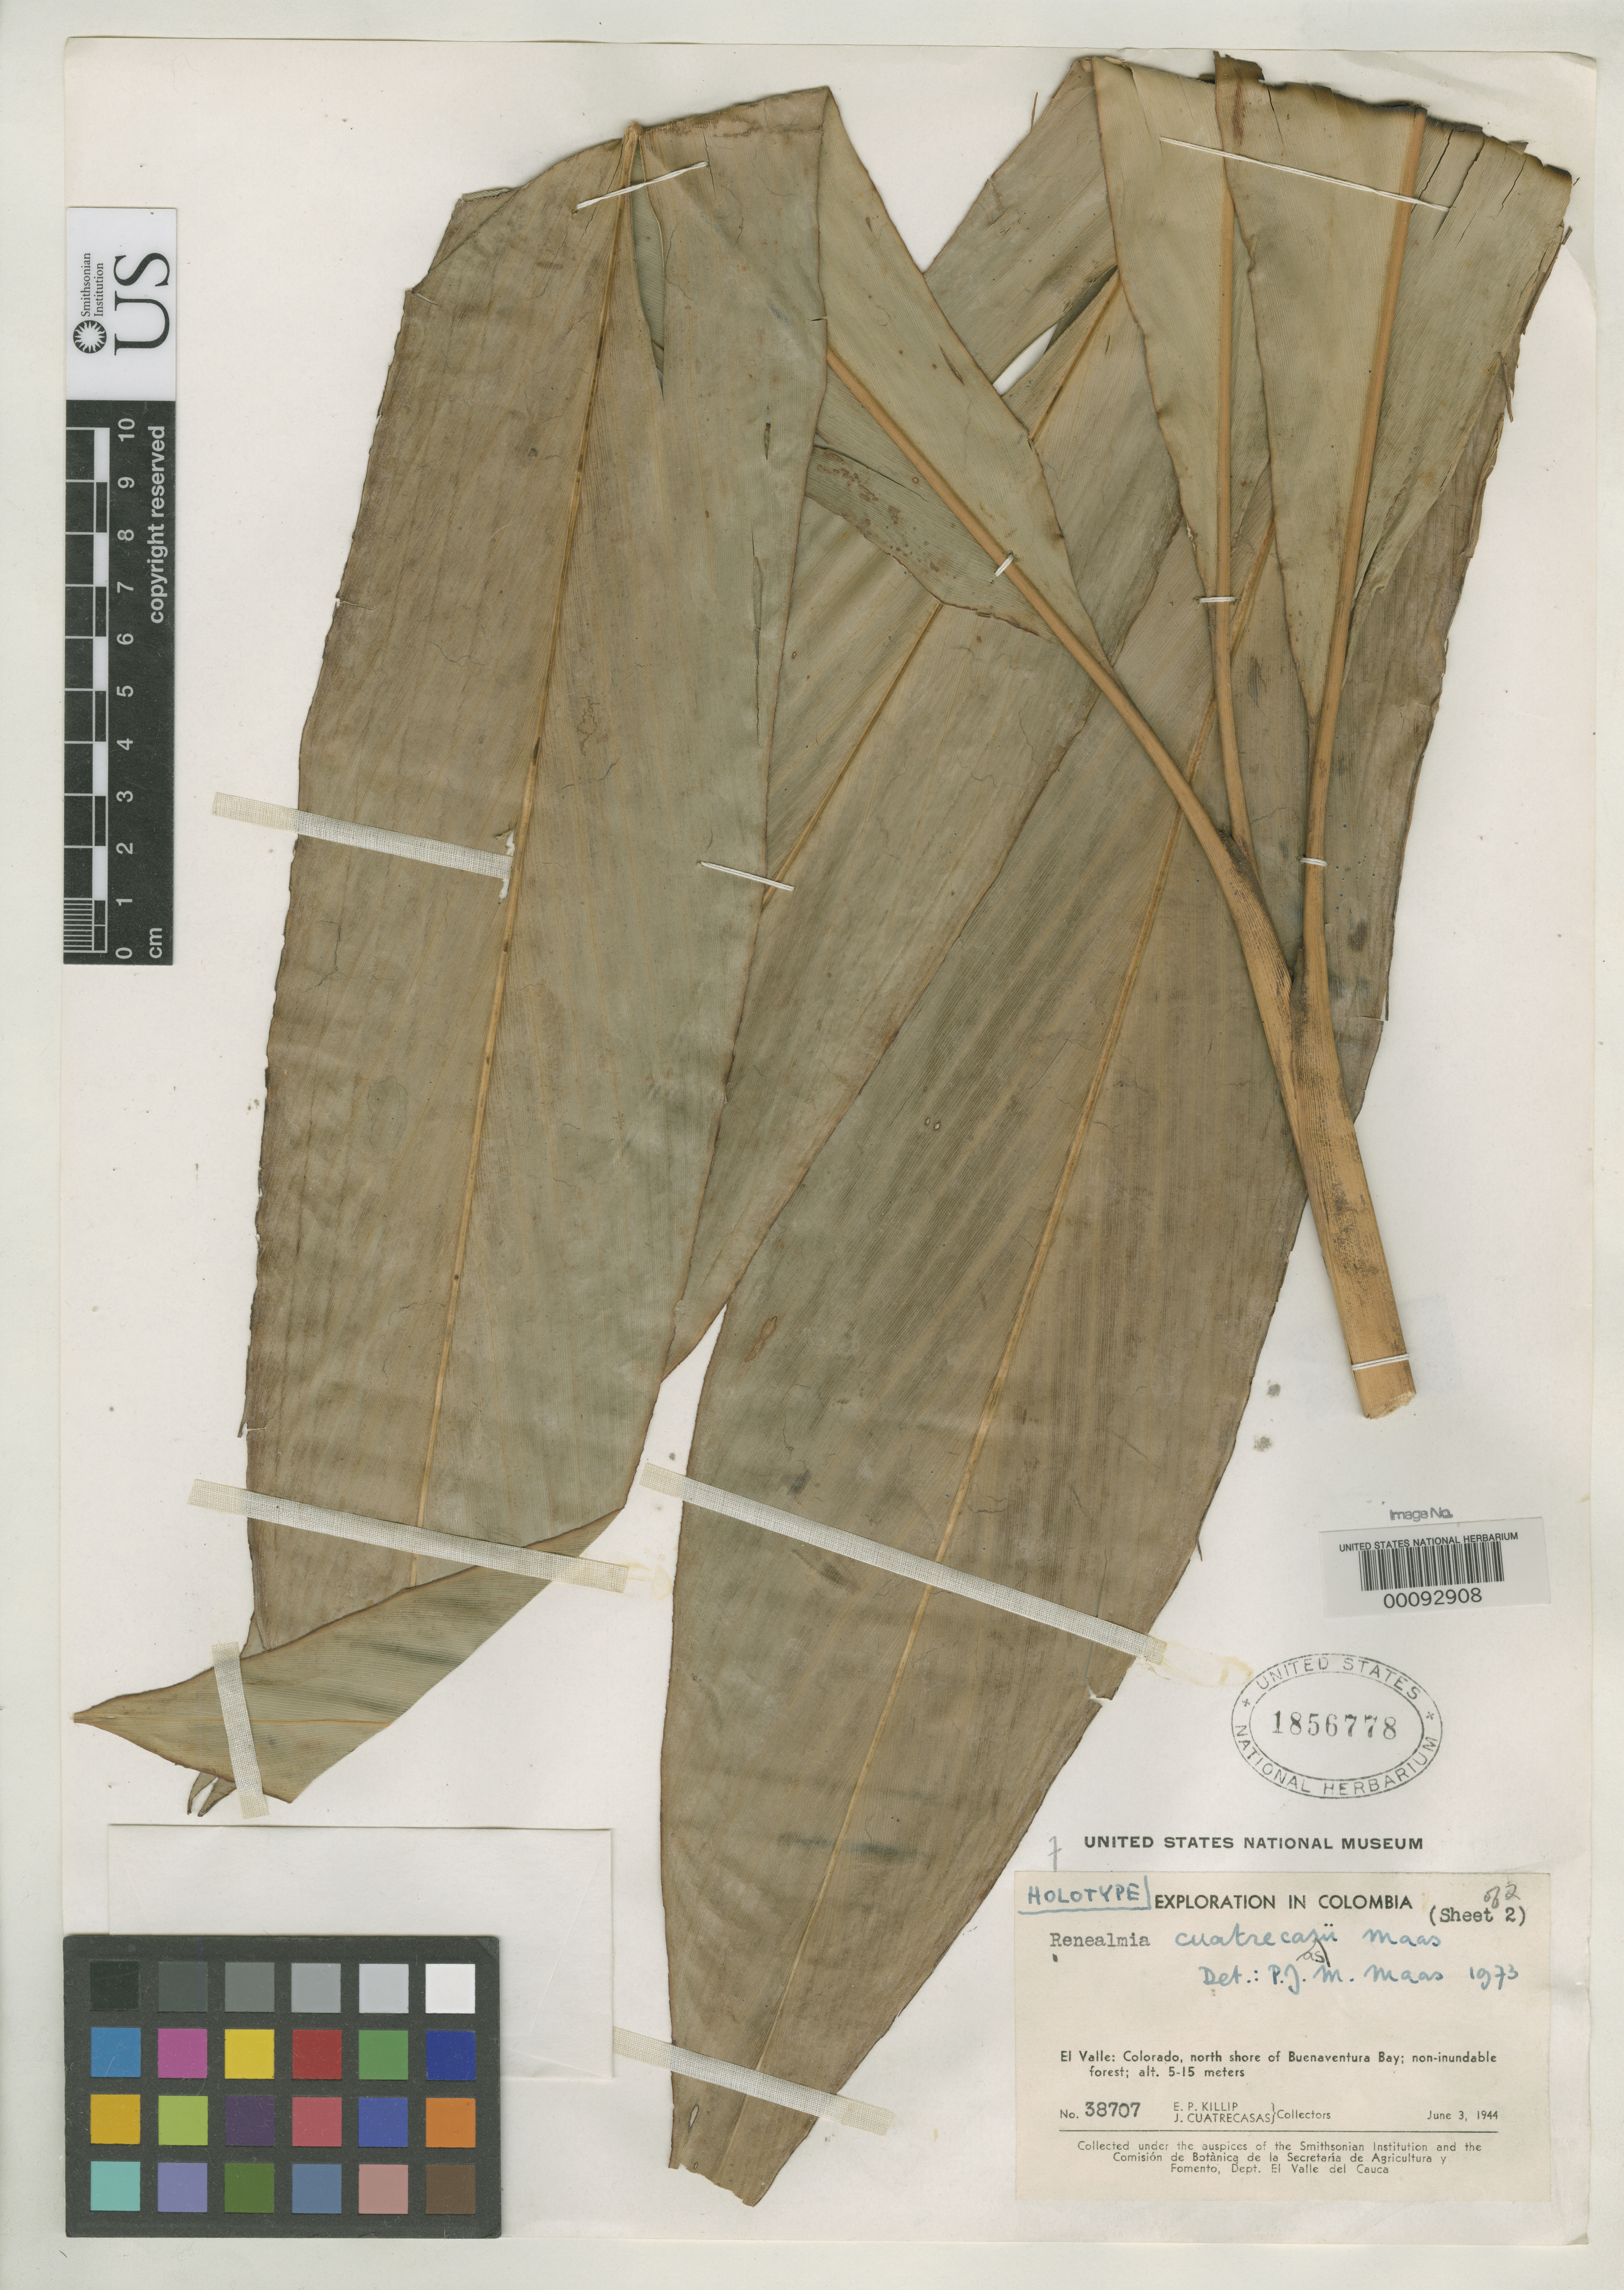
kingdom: Plantae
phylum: Tracheophyta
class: Liliopsida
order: Zingiberales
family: Zingiberaceae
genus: Renealmia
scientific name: Renealmia cuatrecasasii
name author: Maas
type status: Holotype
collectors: E. P. Killip & J. Cuatrecasas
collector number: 38707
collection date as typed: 03 Jun 1944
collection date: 1944-06-03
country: Colombia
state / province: Valle del Cauca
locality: Colorado, north shore of Buena Ventura.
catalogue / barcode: US 1856778